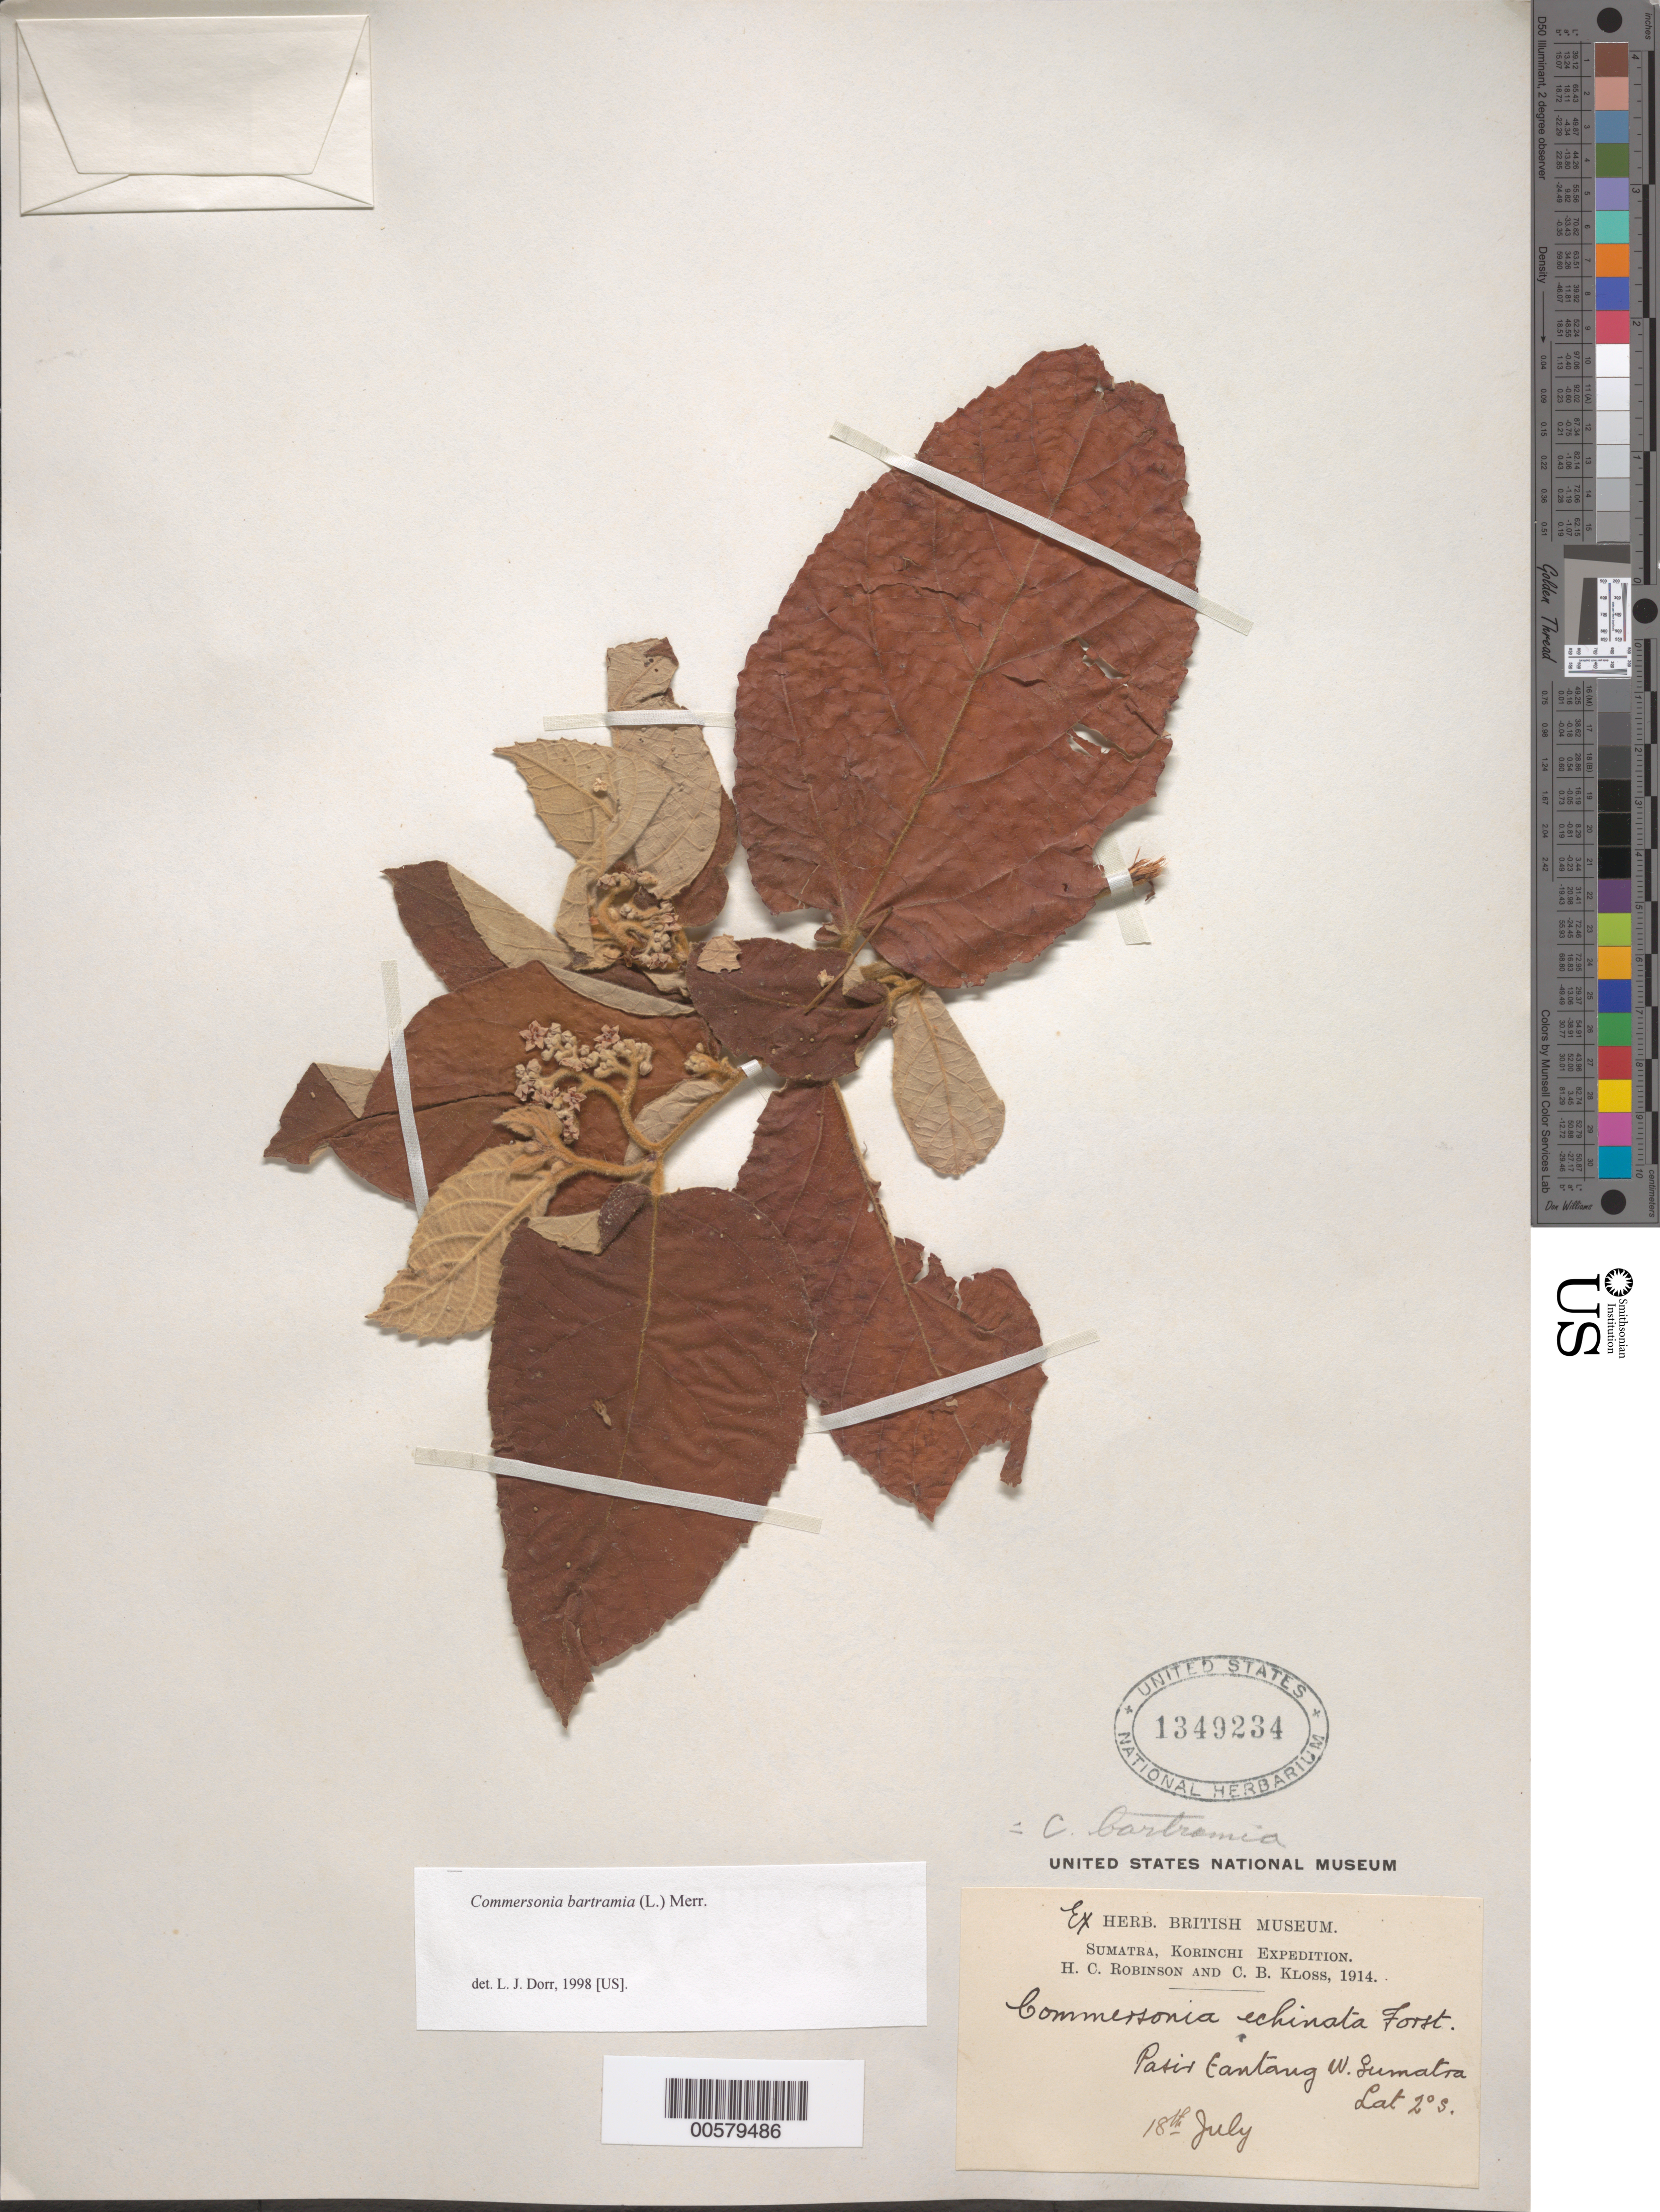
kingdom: Plantae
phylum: Tracheophyta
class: Magnoliopsida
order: Malvales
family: Malvaceae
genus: Commersonia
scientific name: Commersonia bartramia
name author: (L.) Merr.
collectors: H. C. Robinson & C. Kloss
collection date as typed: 18 Jul 1914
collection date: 1914-07-18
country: Indonesia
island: Sumatra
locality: Pasir Fantang, W. Sumatra [all sic]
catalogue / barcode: US 1349234